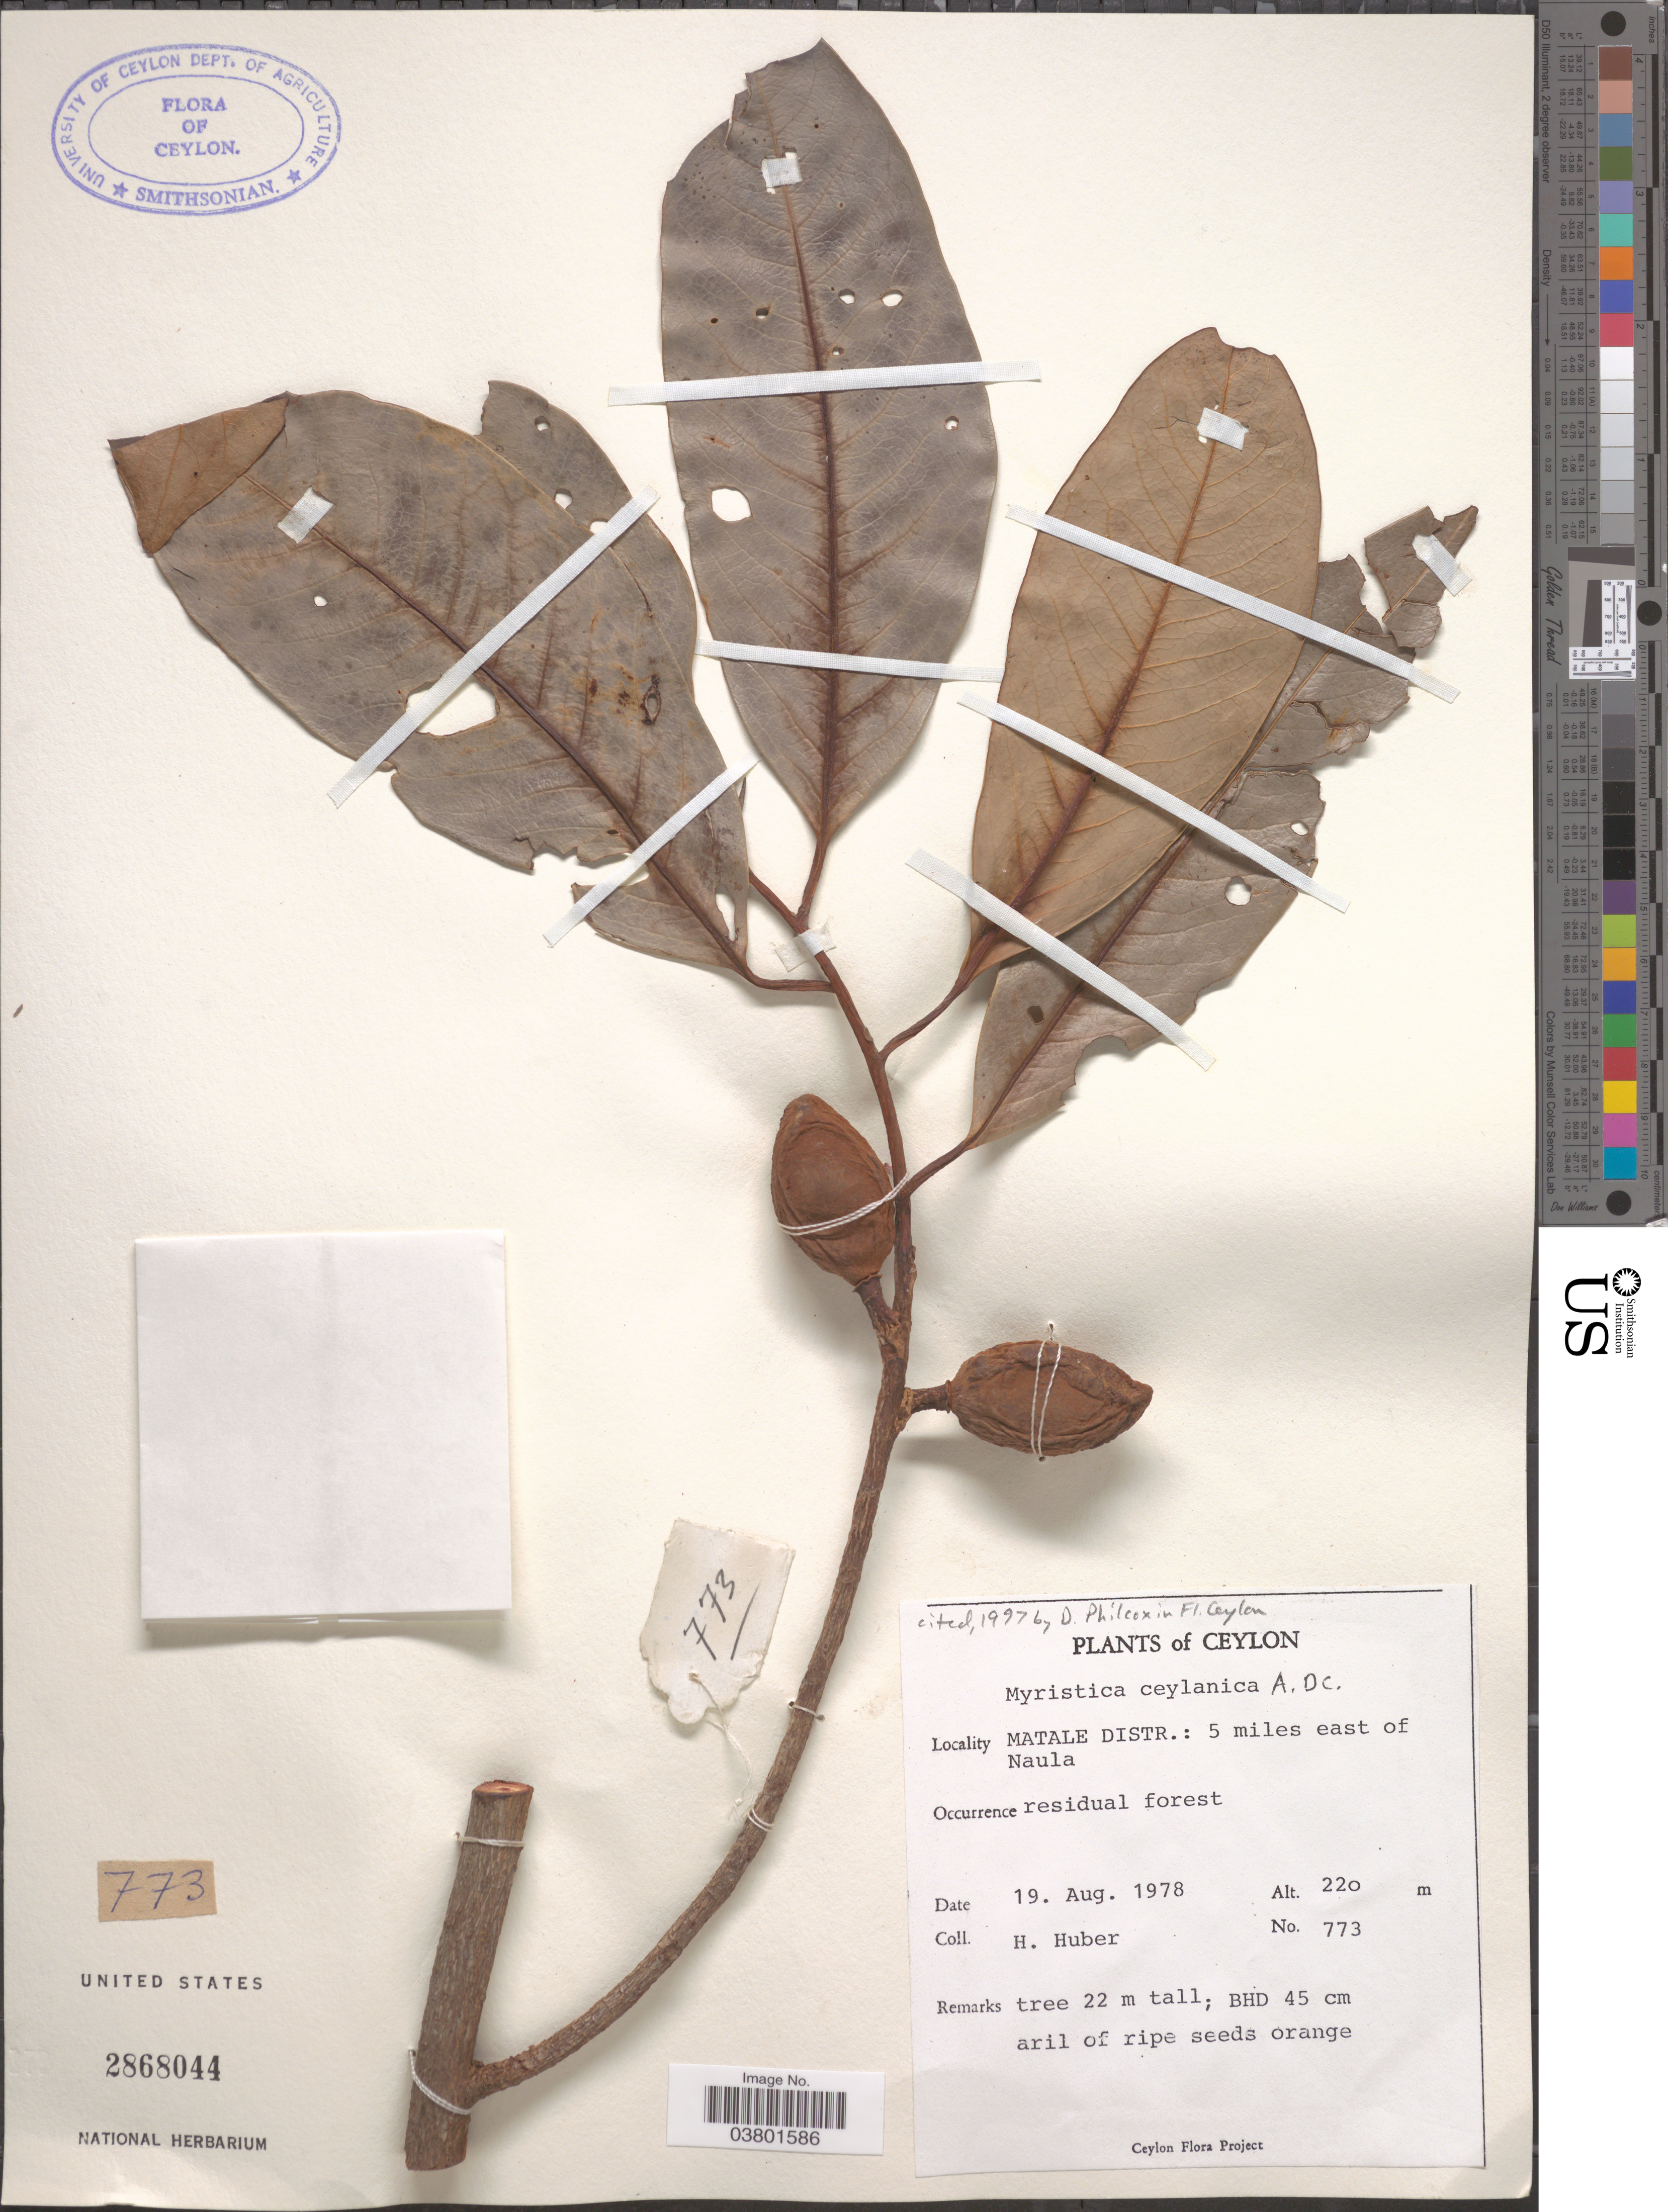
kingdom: Plantae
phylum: Tracheophyta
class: Magnoliopsida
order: Magnoliales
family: Myristicaceae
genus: Myristica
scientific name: Myristica ceylanica var. ceylanica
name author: A. DC.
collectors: H. Huber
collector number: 773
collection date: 1978-08-19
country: Sri Lanka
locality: Ceylon. Matale Distr.: 5 miles east of Naula.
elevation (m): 220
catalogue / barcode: US 2868044